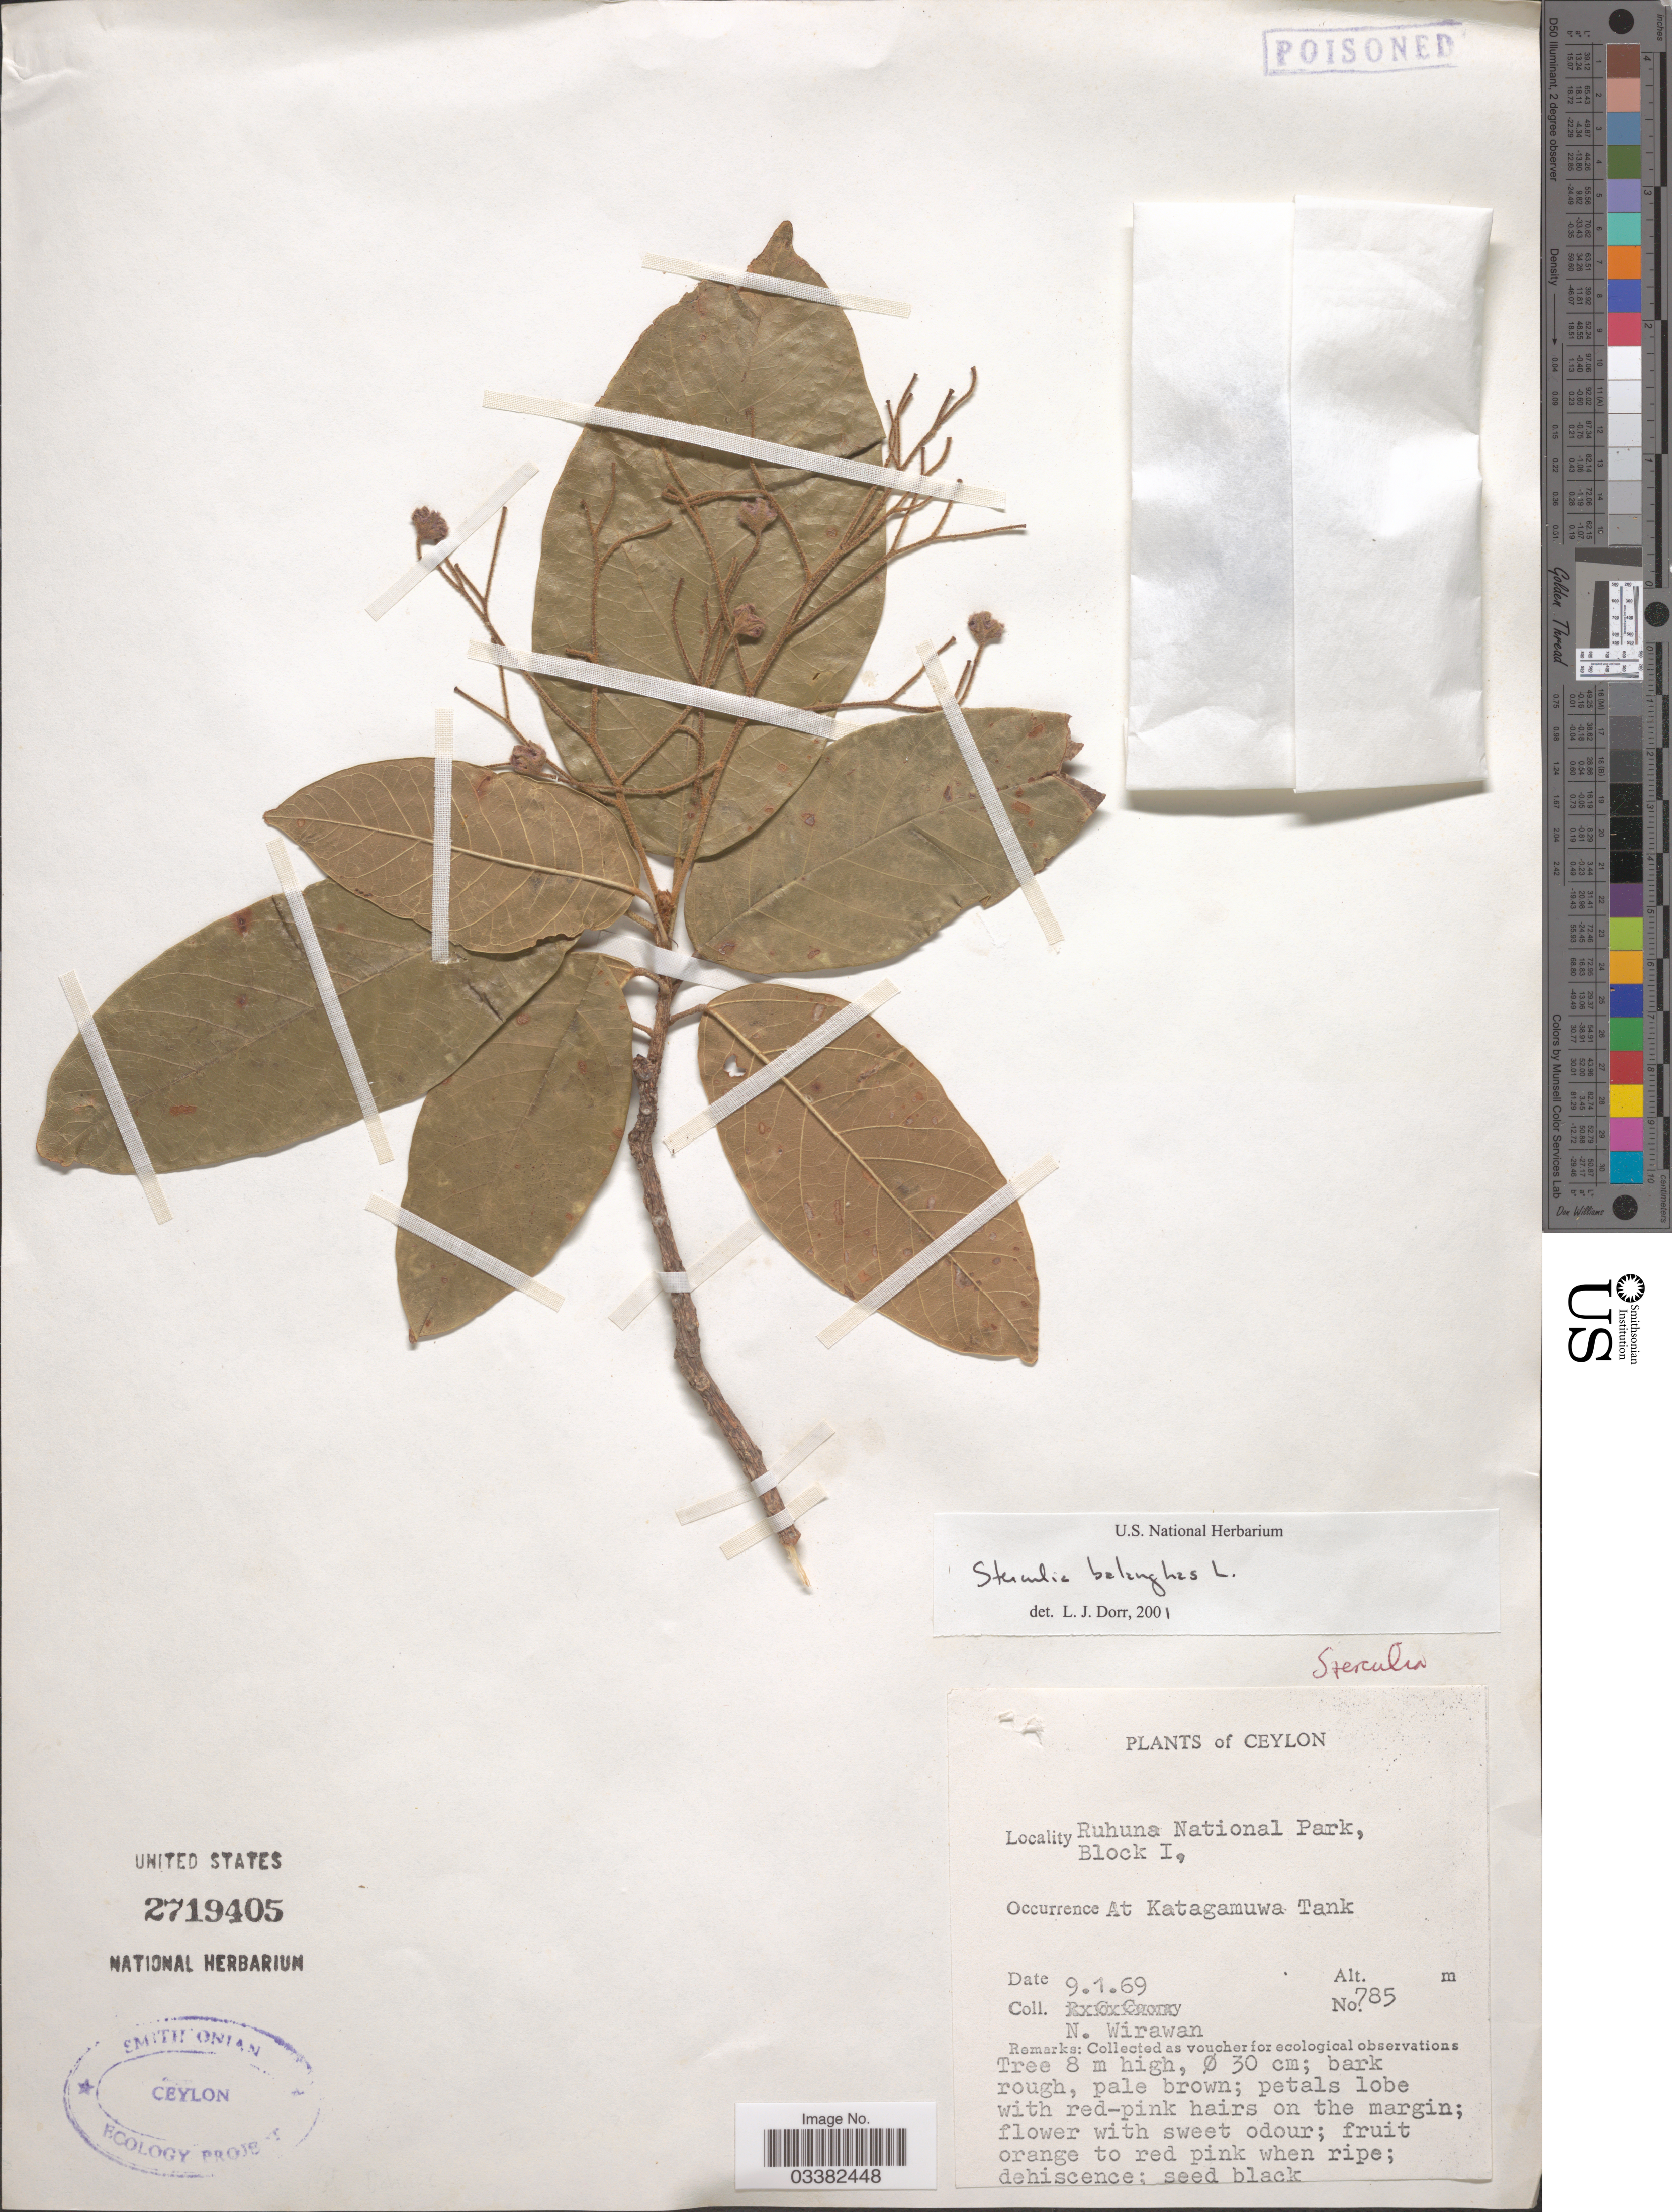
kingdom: Plantae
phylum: Tracheophyta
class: Magnoliopsida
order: Malvales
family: Malvaceae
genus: Sterculia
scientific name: Sterculia balanghas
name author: L.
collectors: N. Wirawan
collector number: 785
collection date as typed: Transcribed d/m/y: 9/1/69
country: Sri Lanka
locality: Ceylon. Ruhuna National Park, Block I. At Katagamuwa Tank.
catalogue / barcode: US 2719405